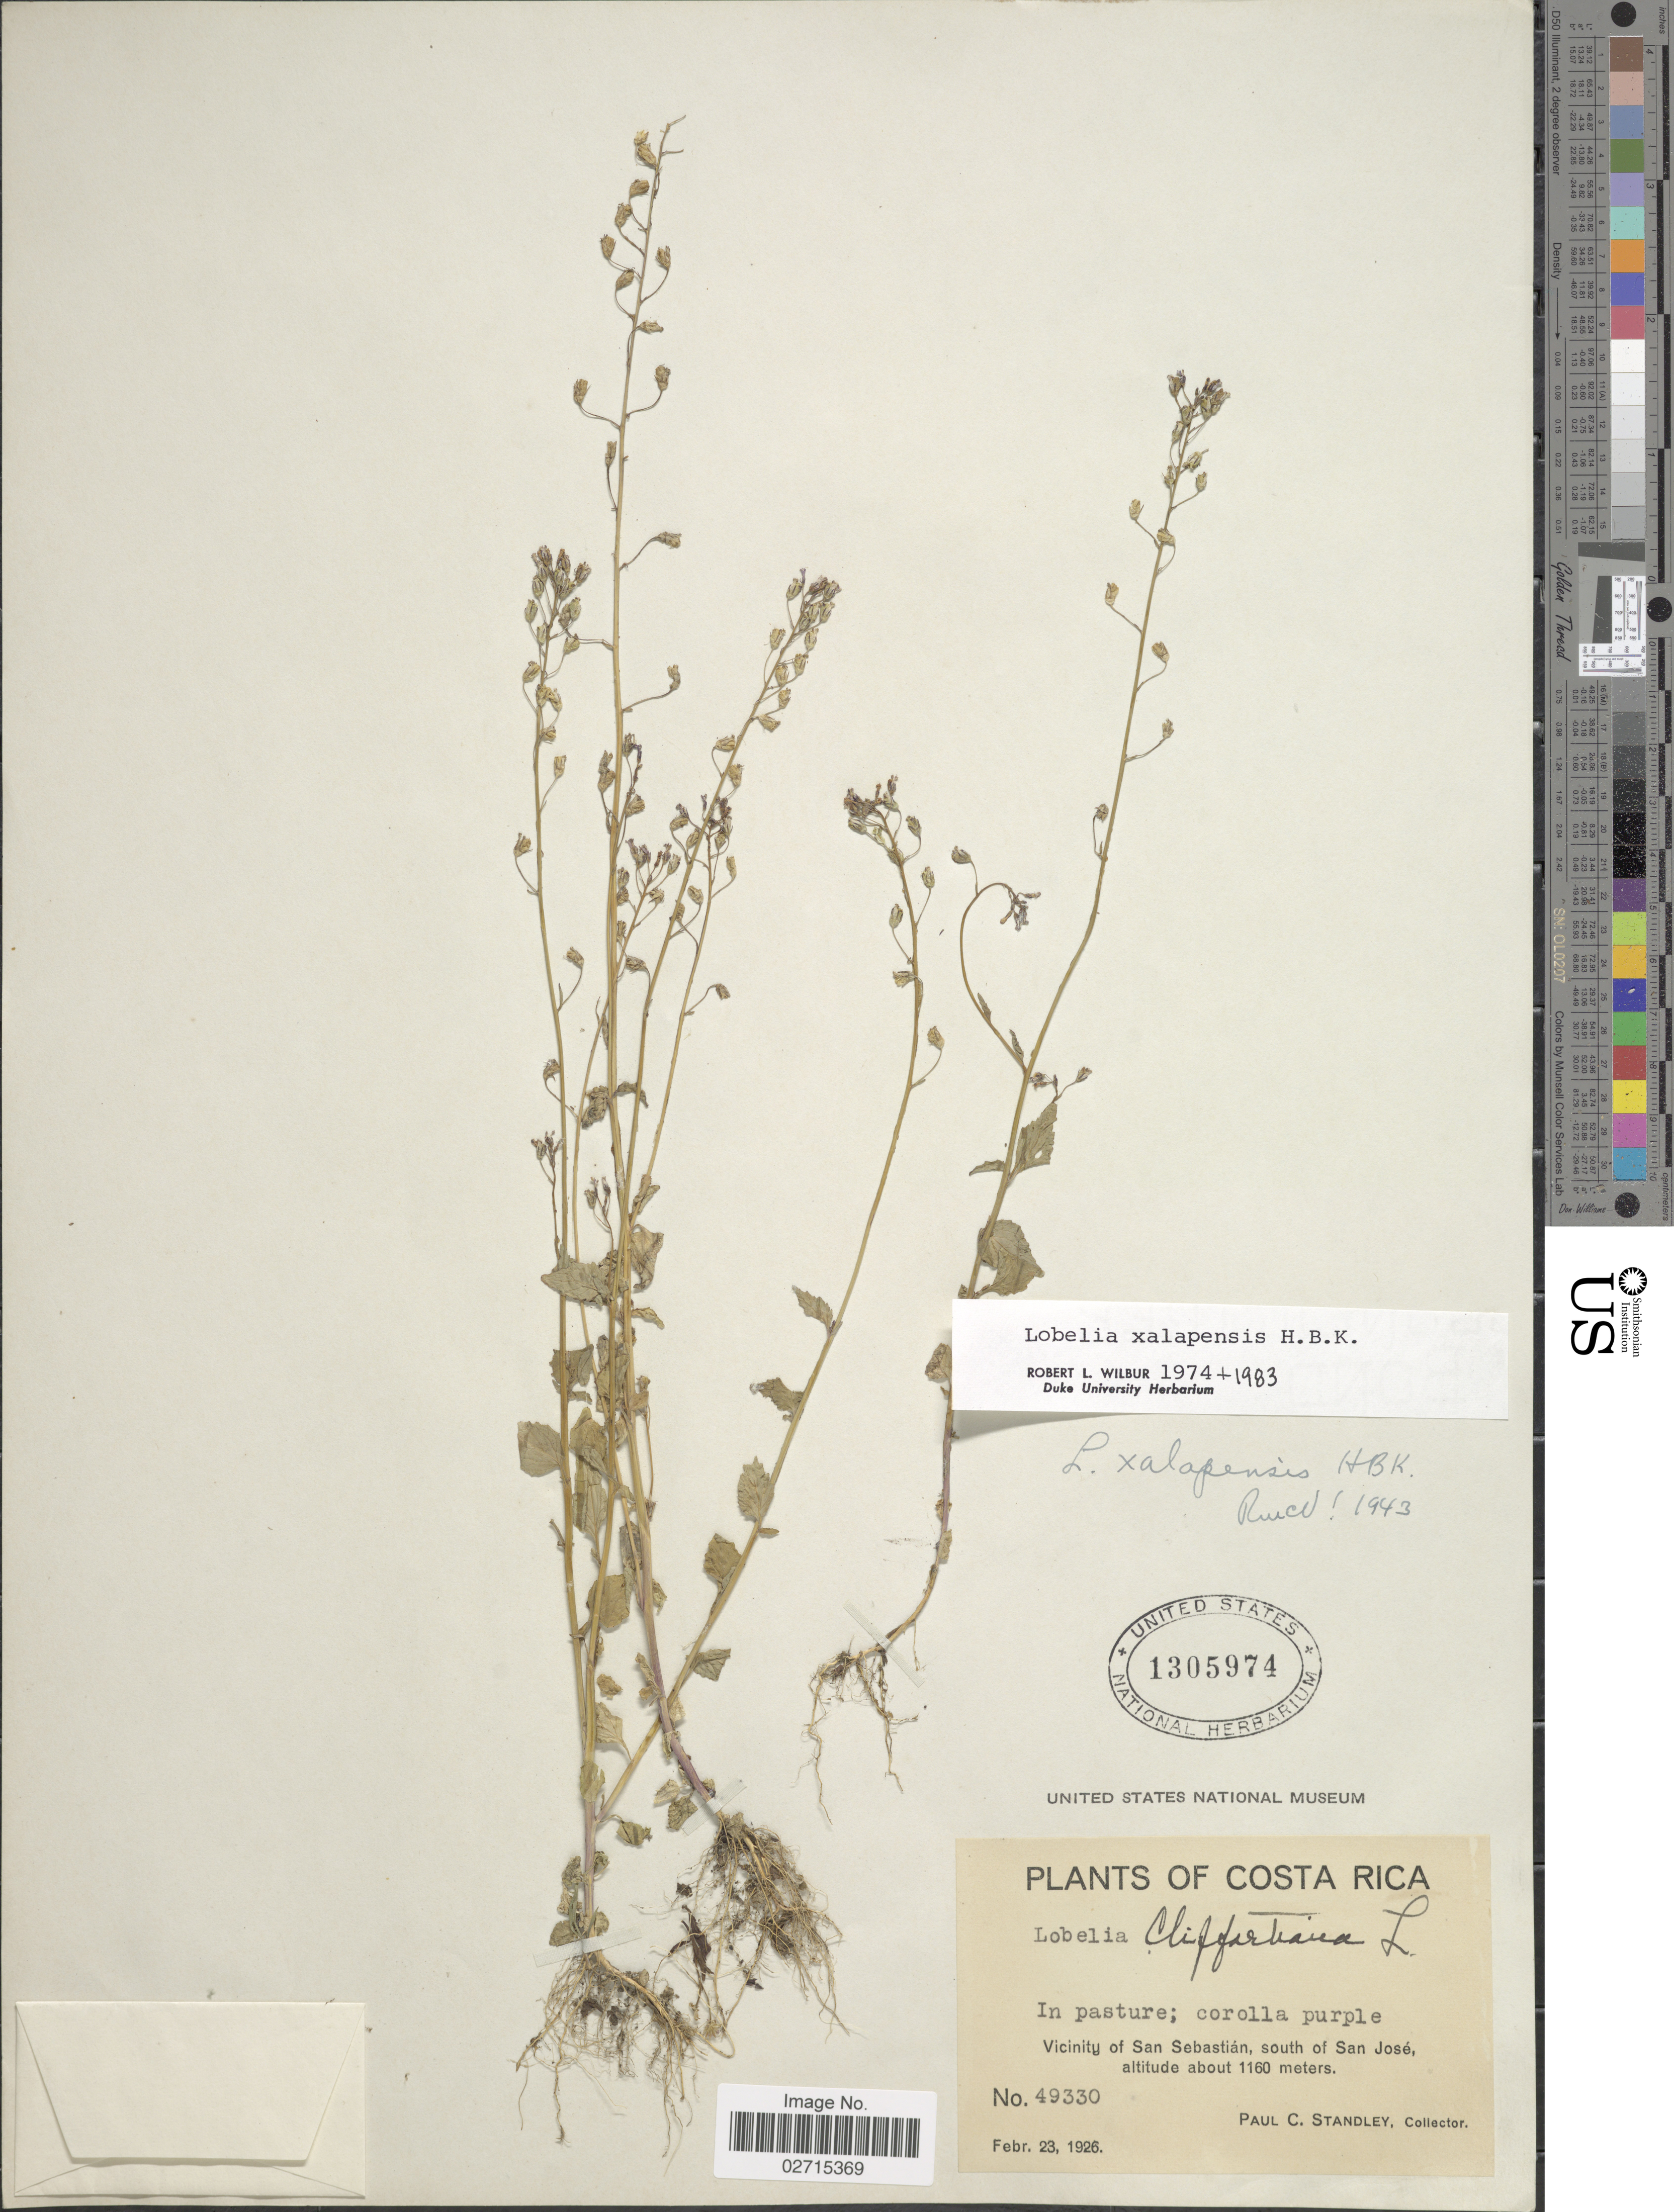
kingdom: Plantae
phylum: Tracheophyta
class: Magnoliopsida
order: Asterales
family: Campanulaceae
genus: Lobelia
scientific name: Lobelia xalapensis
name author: Kunth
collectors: P. C. Standley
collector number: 49330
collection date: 1926-02-23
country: Costa Rica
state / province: San José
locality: In pasture; Vicinity of San Sebastián, south of San José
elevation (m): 1160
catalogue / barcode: US 1305974